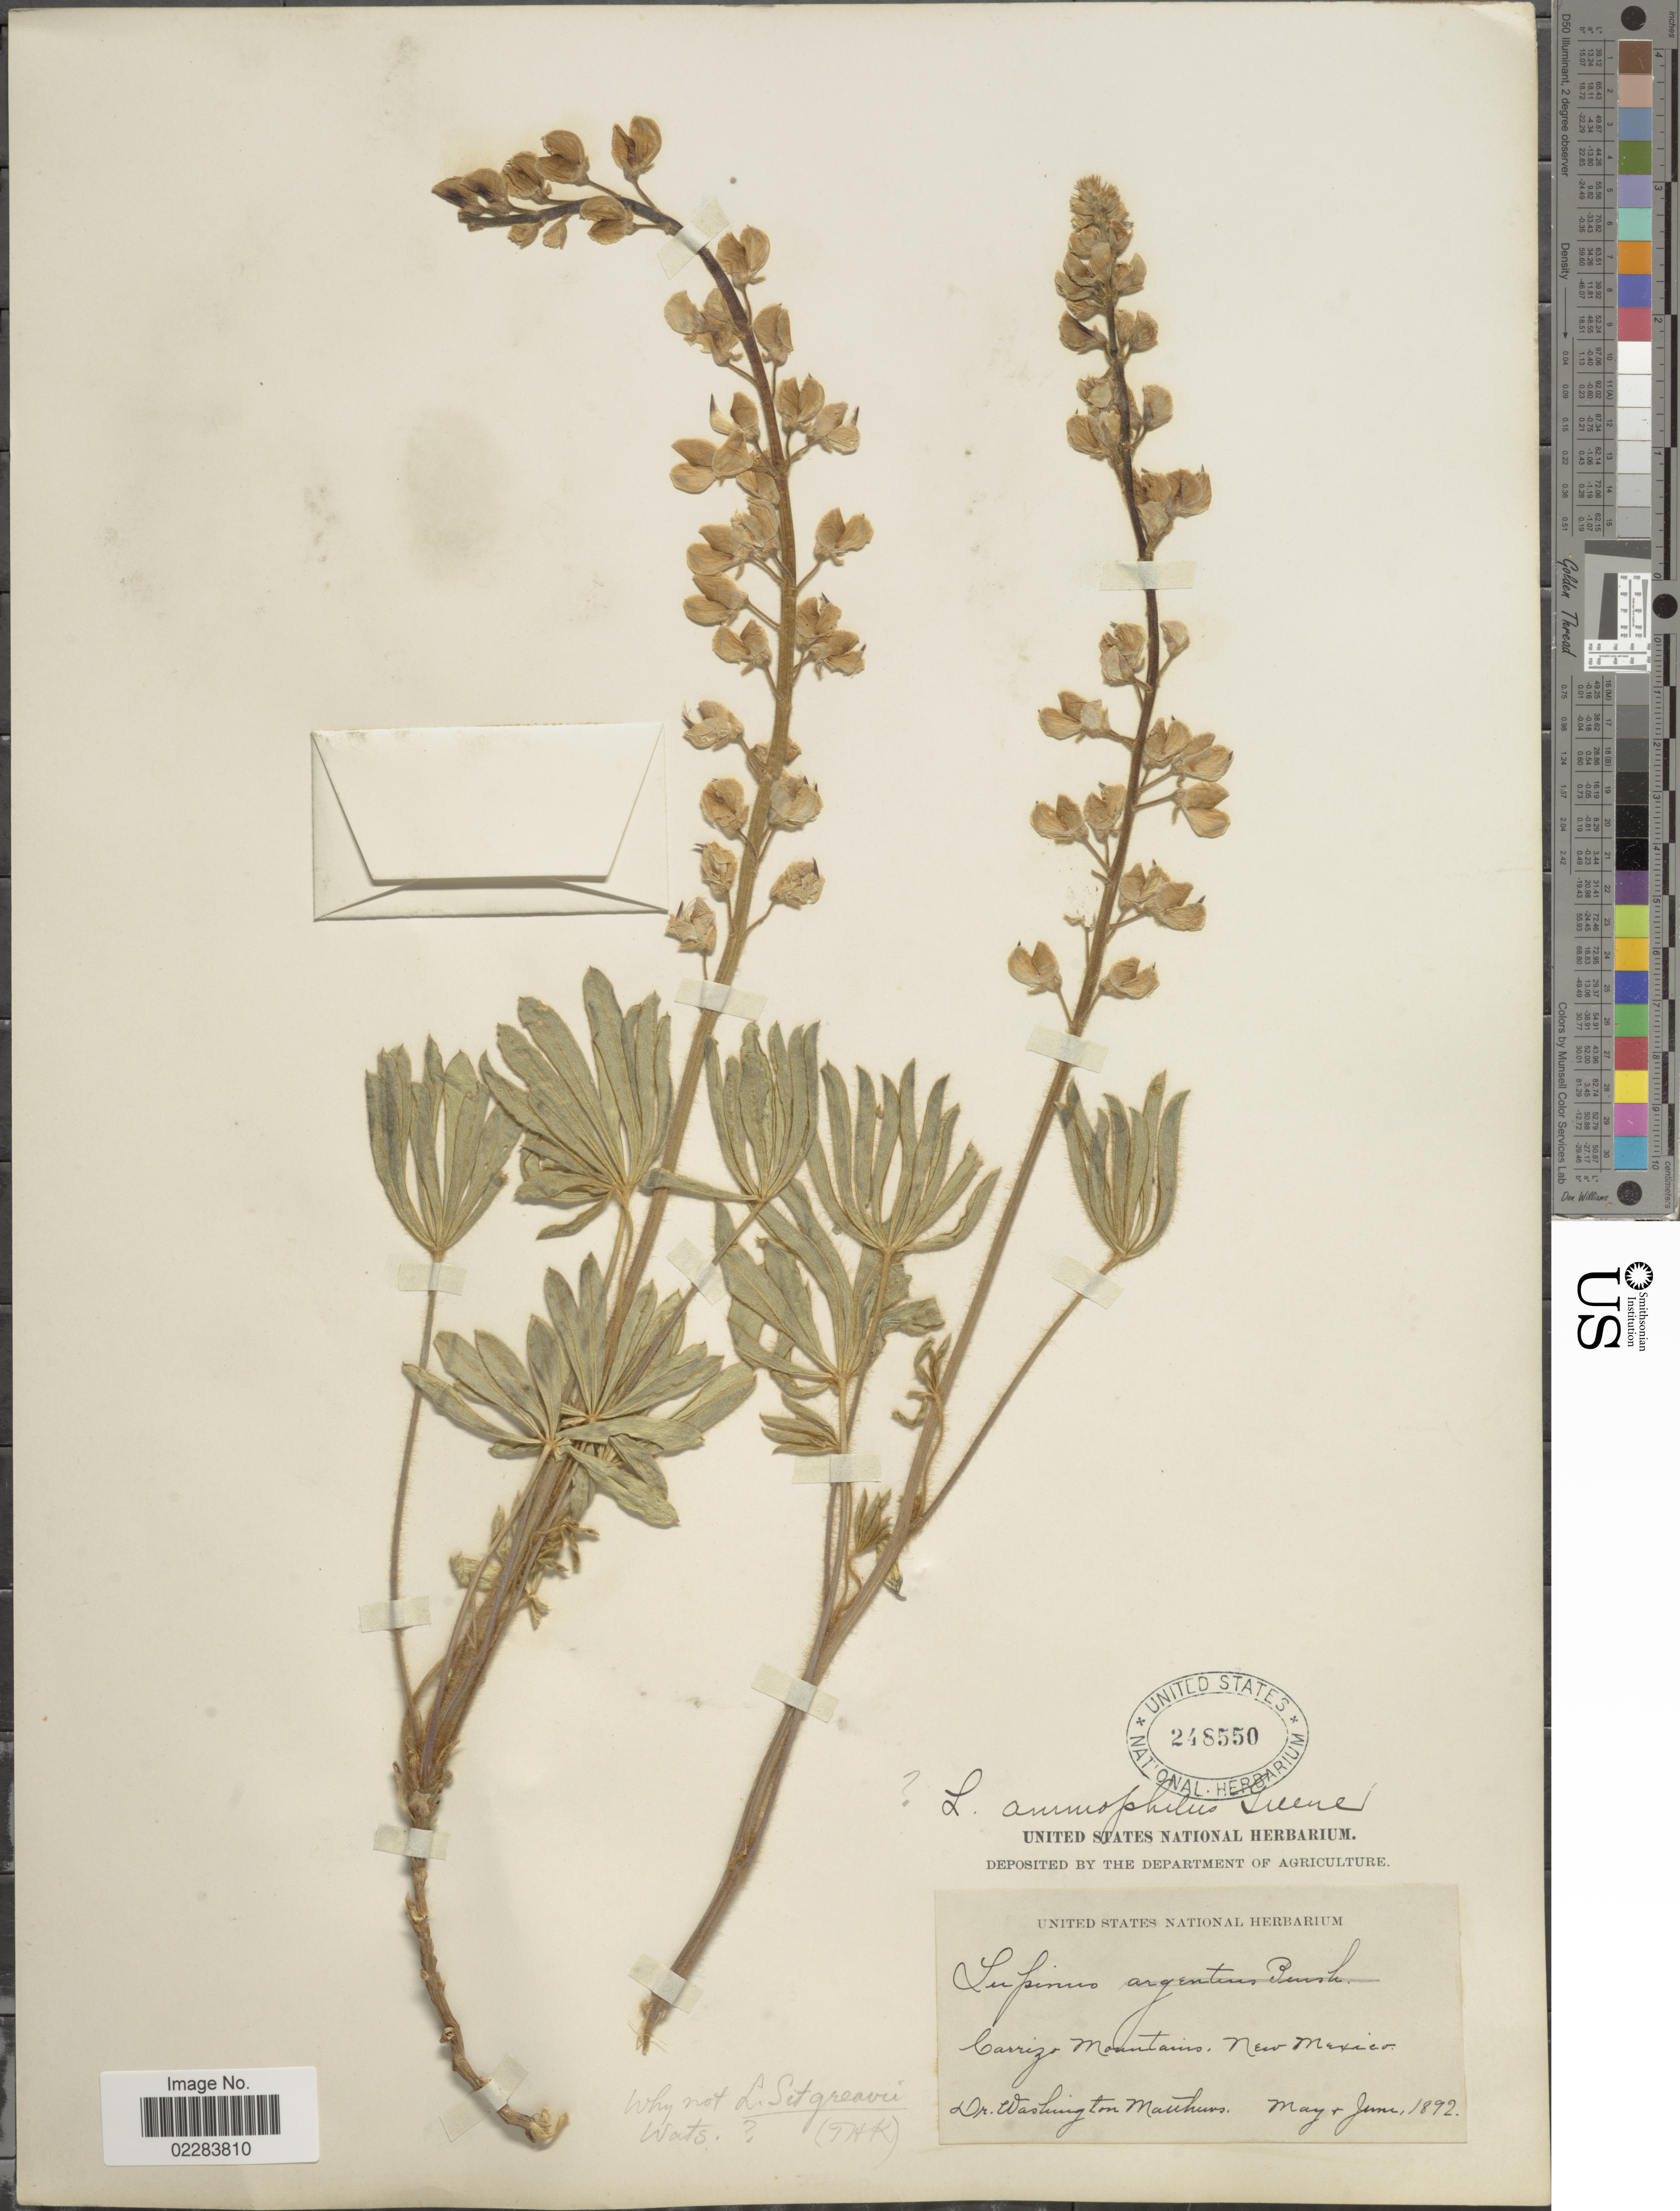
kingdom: Plantae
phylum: Tracheophyta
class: Magnoliopsida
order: Fabales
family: Fabaceae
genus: Lupinus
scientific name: Lupinus ammophilus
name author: Greene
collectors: W. Matthews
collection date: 1892-05/1892-06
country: United States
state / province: New Mexico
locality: Carrizo Mountains.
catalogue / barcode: US 248550